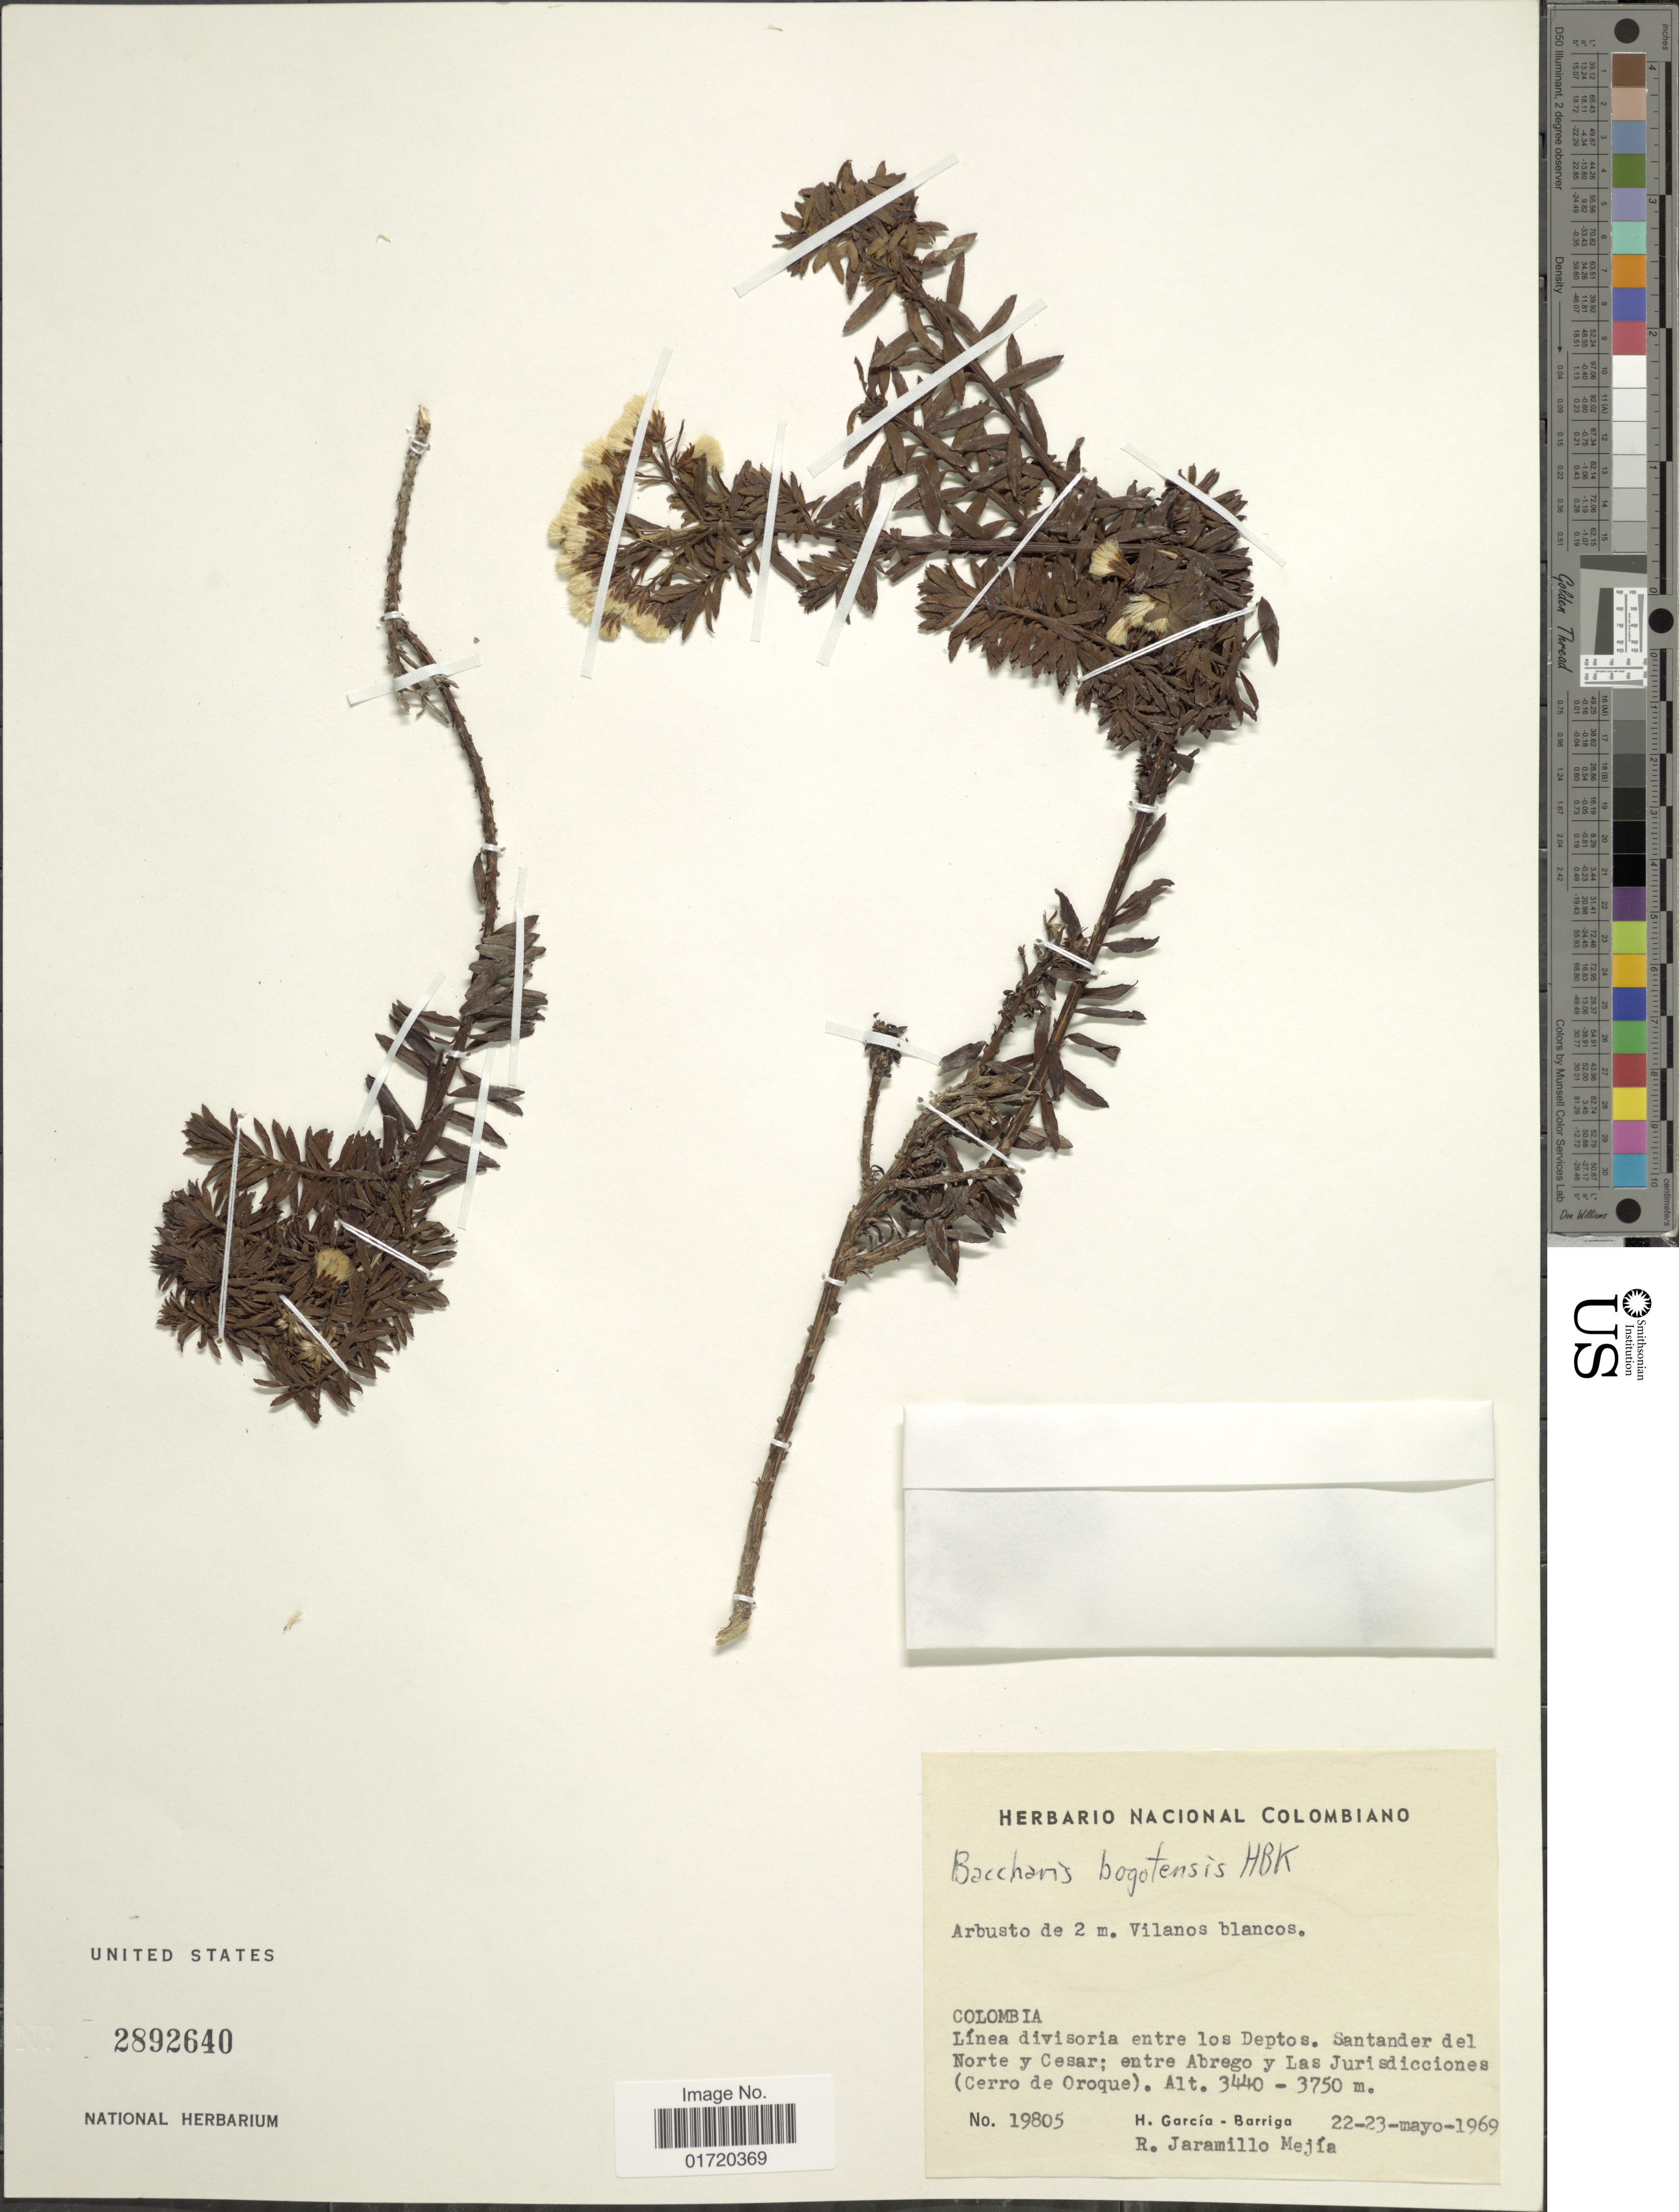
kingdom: Plantae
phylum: Tracheophyta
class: Magnoliopsida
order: Asterales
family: Asteraceae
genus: Baccharis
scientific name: Baccharis bogotensis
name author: Kunth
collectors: H. García Barriga & R. Jaramillo M.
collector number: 19805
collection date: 1969-05-22/1969-05-23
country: Colombia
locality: Entre los Deptos. Santander del Norte y Cesar, entre Abrego y Las Jurisdicciones (Cerro de Oroque)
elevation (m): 3440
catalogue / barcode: US 2892640